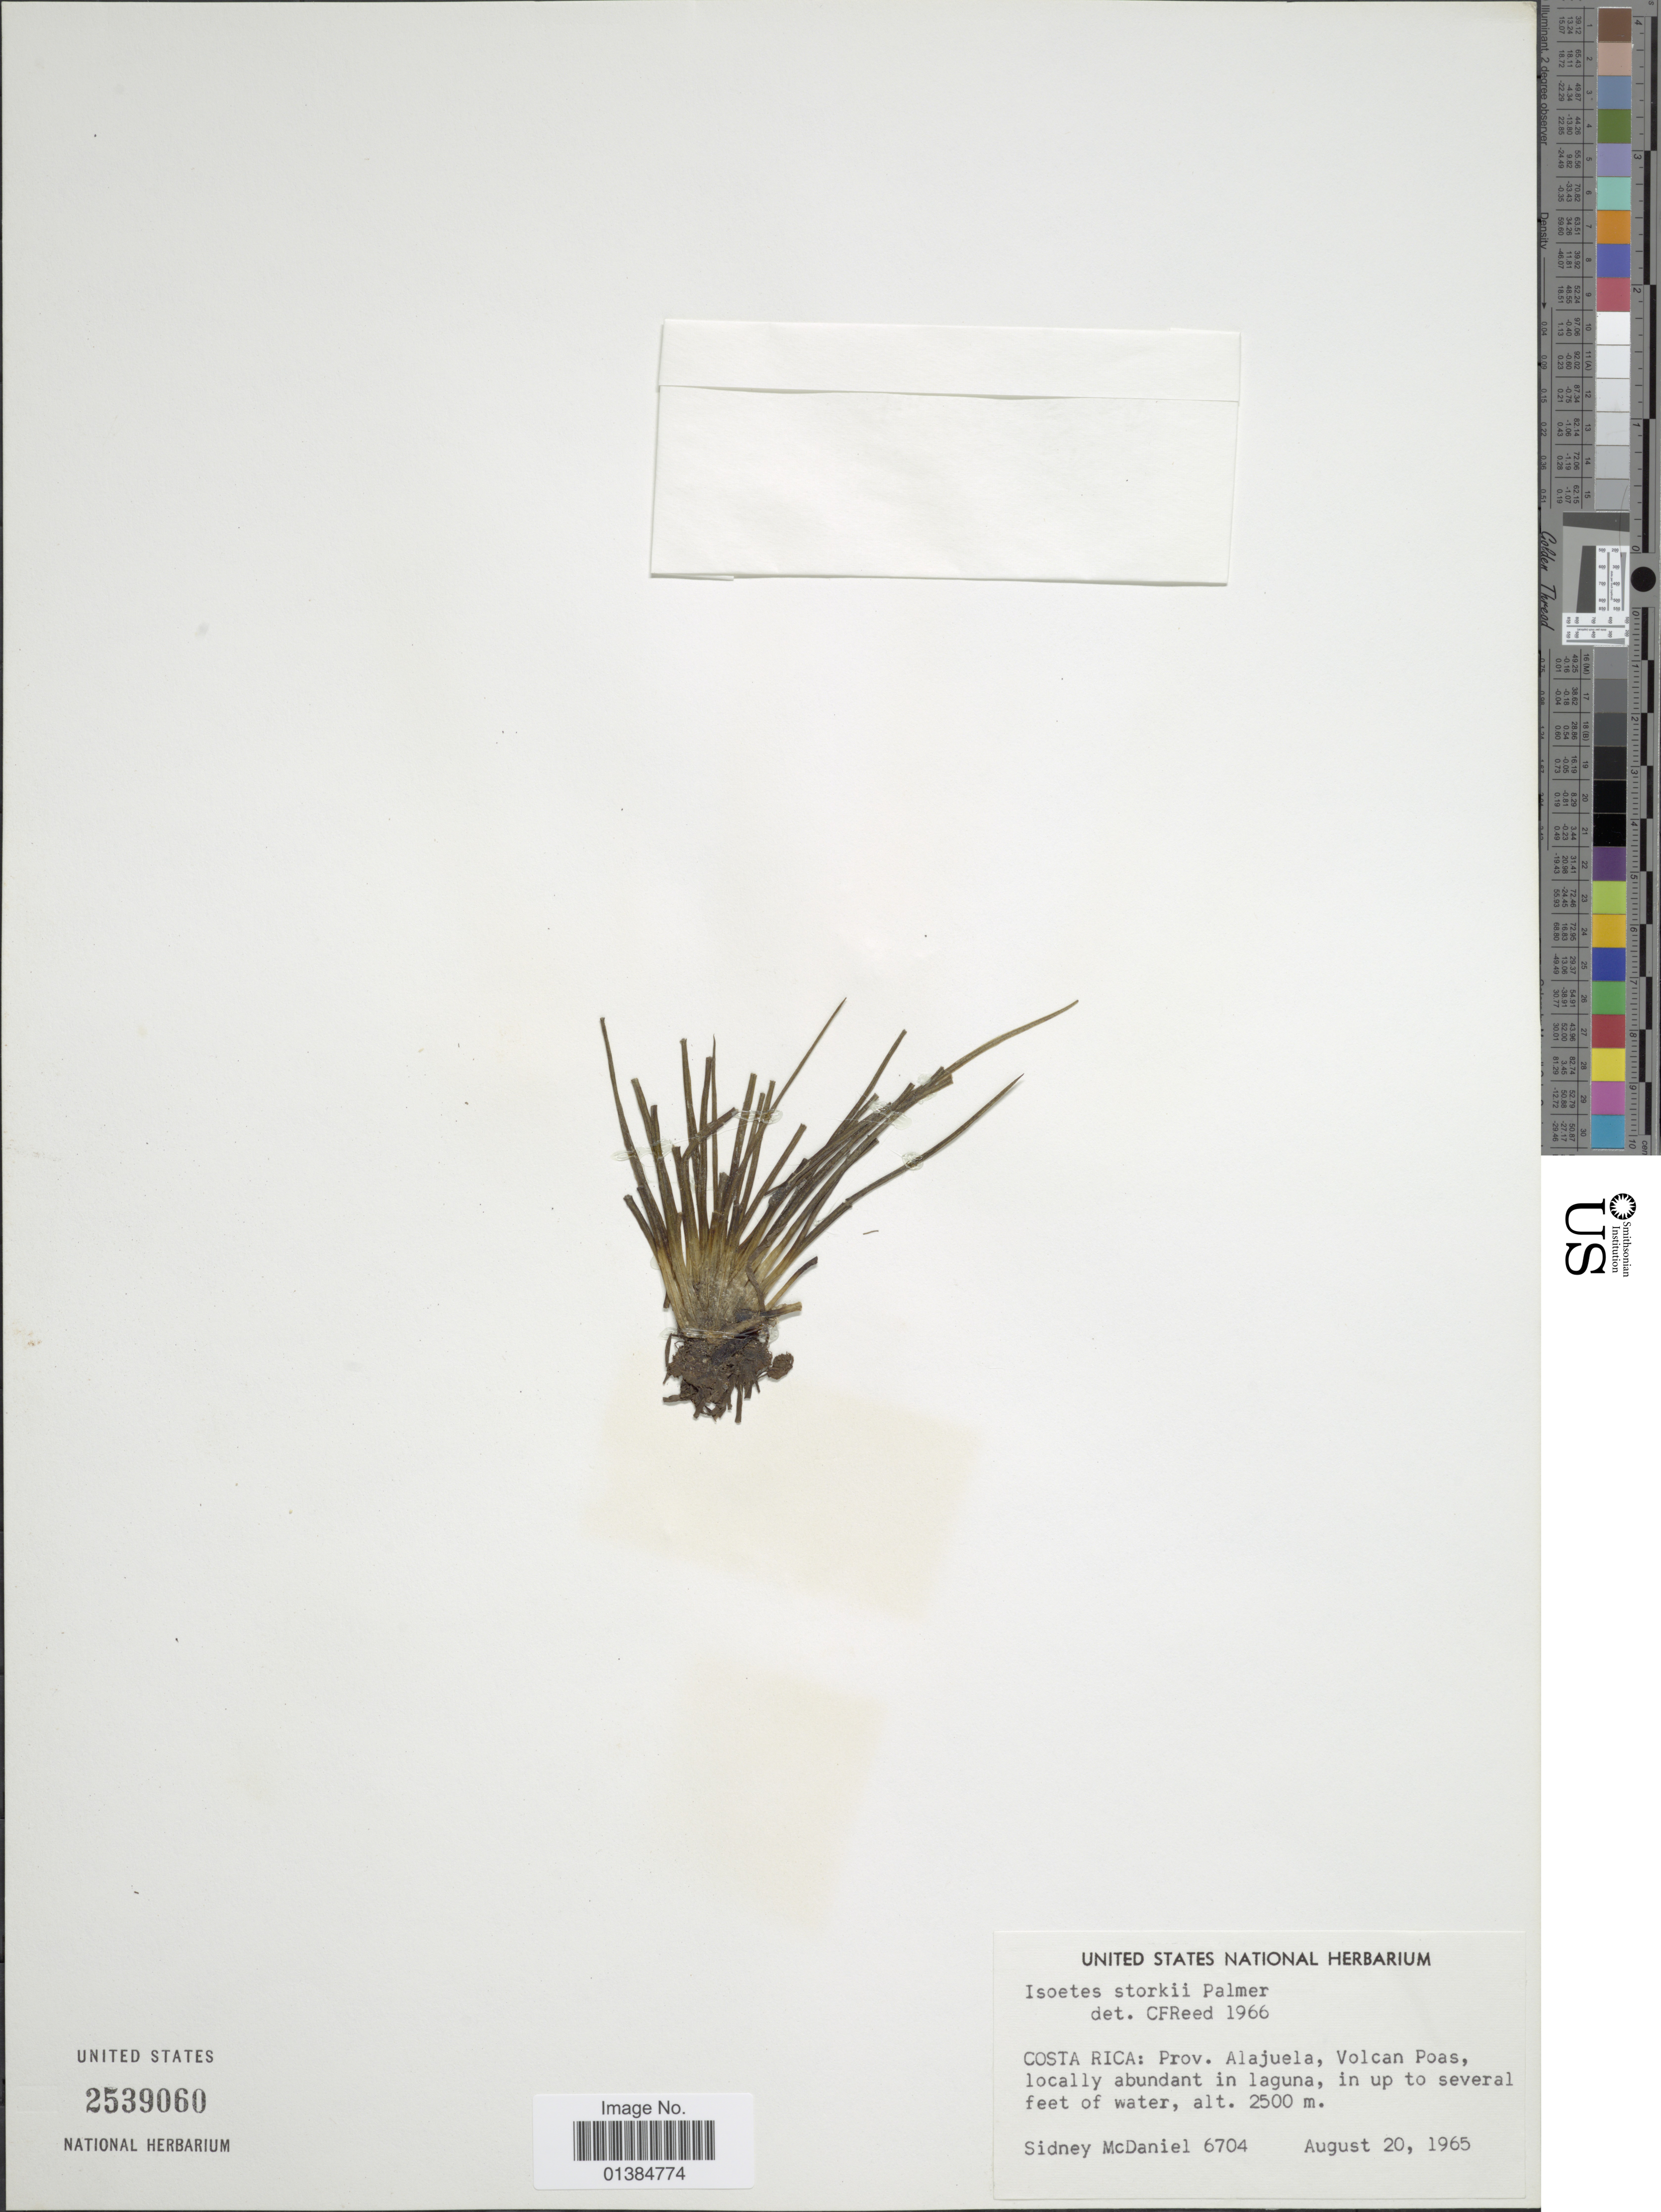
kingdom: Plantae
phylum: Tracheophyta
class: Lycopodiopsida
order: Isoetales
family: Isoetaceae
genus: Isoetes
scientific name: Isoetes storkii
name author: T.C. Palmer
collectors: S. McDaniel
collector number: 6704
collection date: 1965-08-20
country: Costa Rica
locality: Prov. Alajuela, Volcan Poas, locally abundant in laguna.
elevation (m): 2500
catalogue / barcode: US 2539060